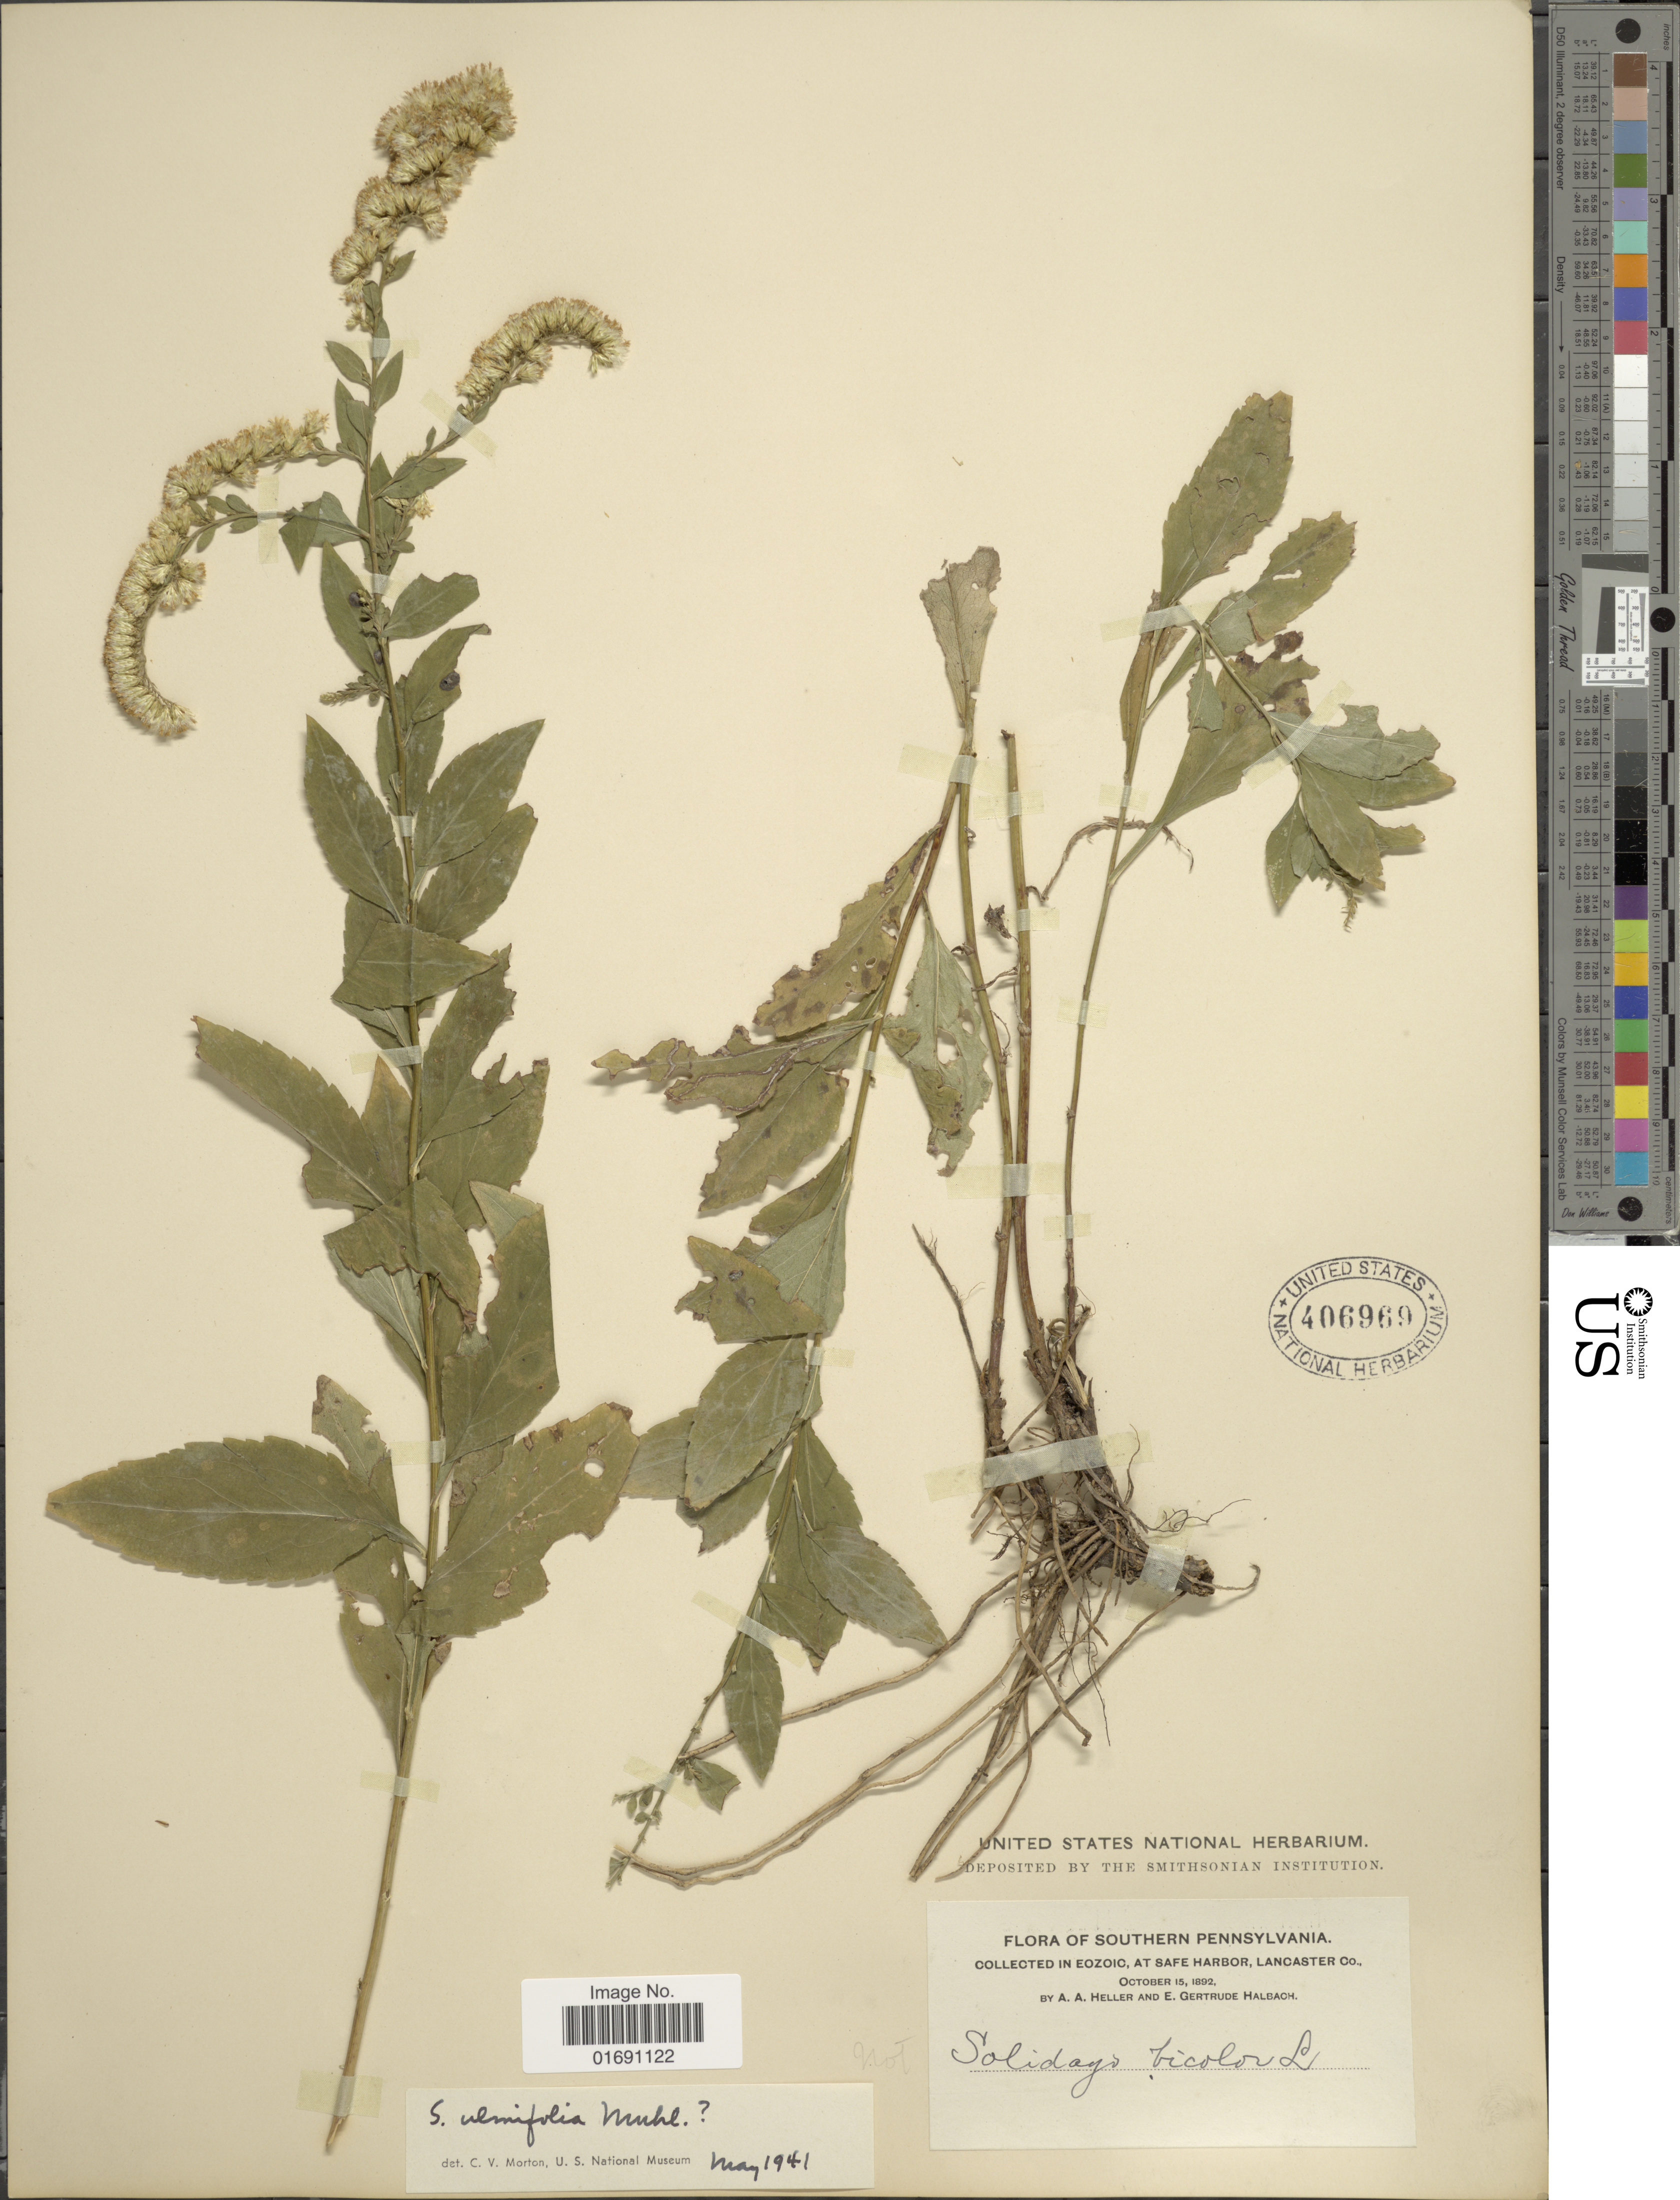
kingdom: Plantae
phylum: Tracheophyta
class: Magnoliopsida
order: Asterales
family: Asteraceae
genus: Solidago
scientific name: Solidago ulmifolia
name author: Muhl. ex Willd.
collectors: A. A. Heller & E. G. Halbach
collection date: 1892-10-15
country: United States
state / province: Pennsylvania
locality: Southern Pennsylvania, in Eozoic, at Safe Harbor, Lancaster Co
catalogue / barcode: US 406969